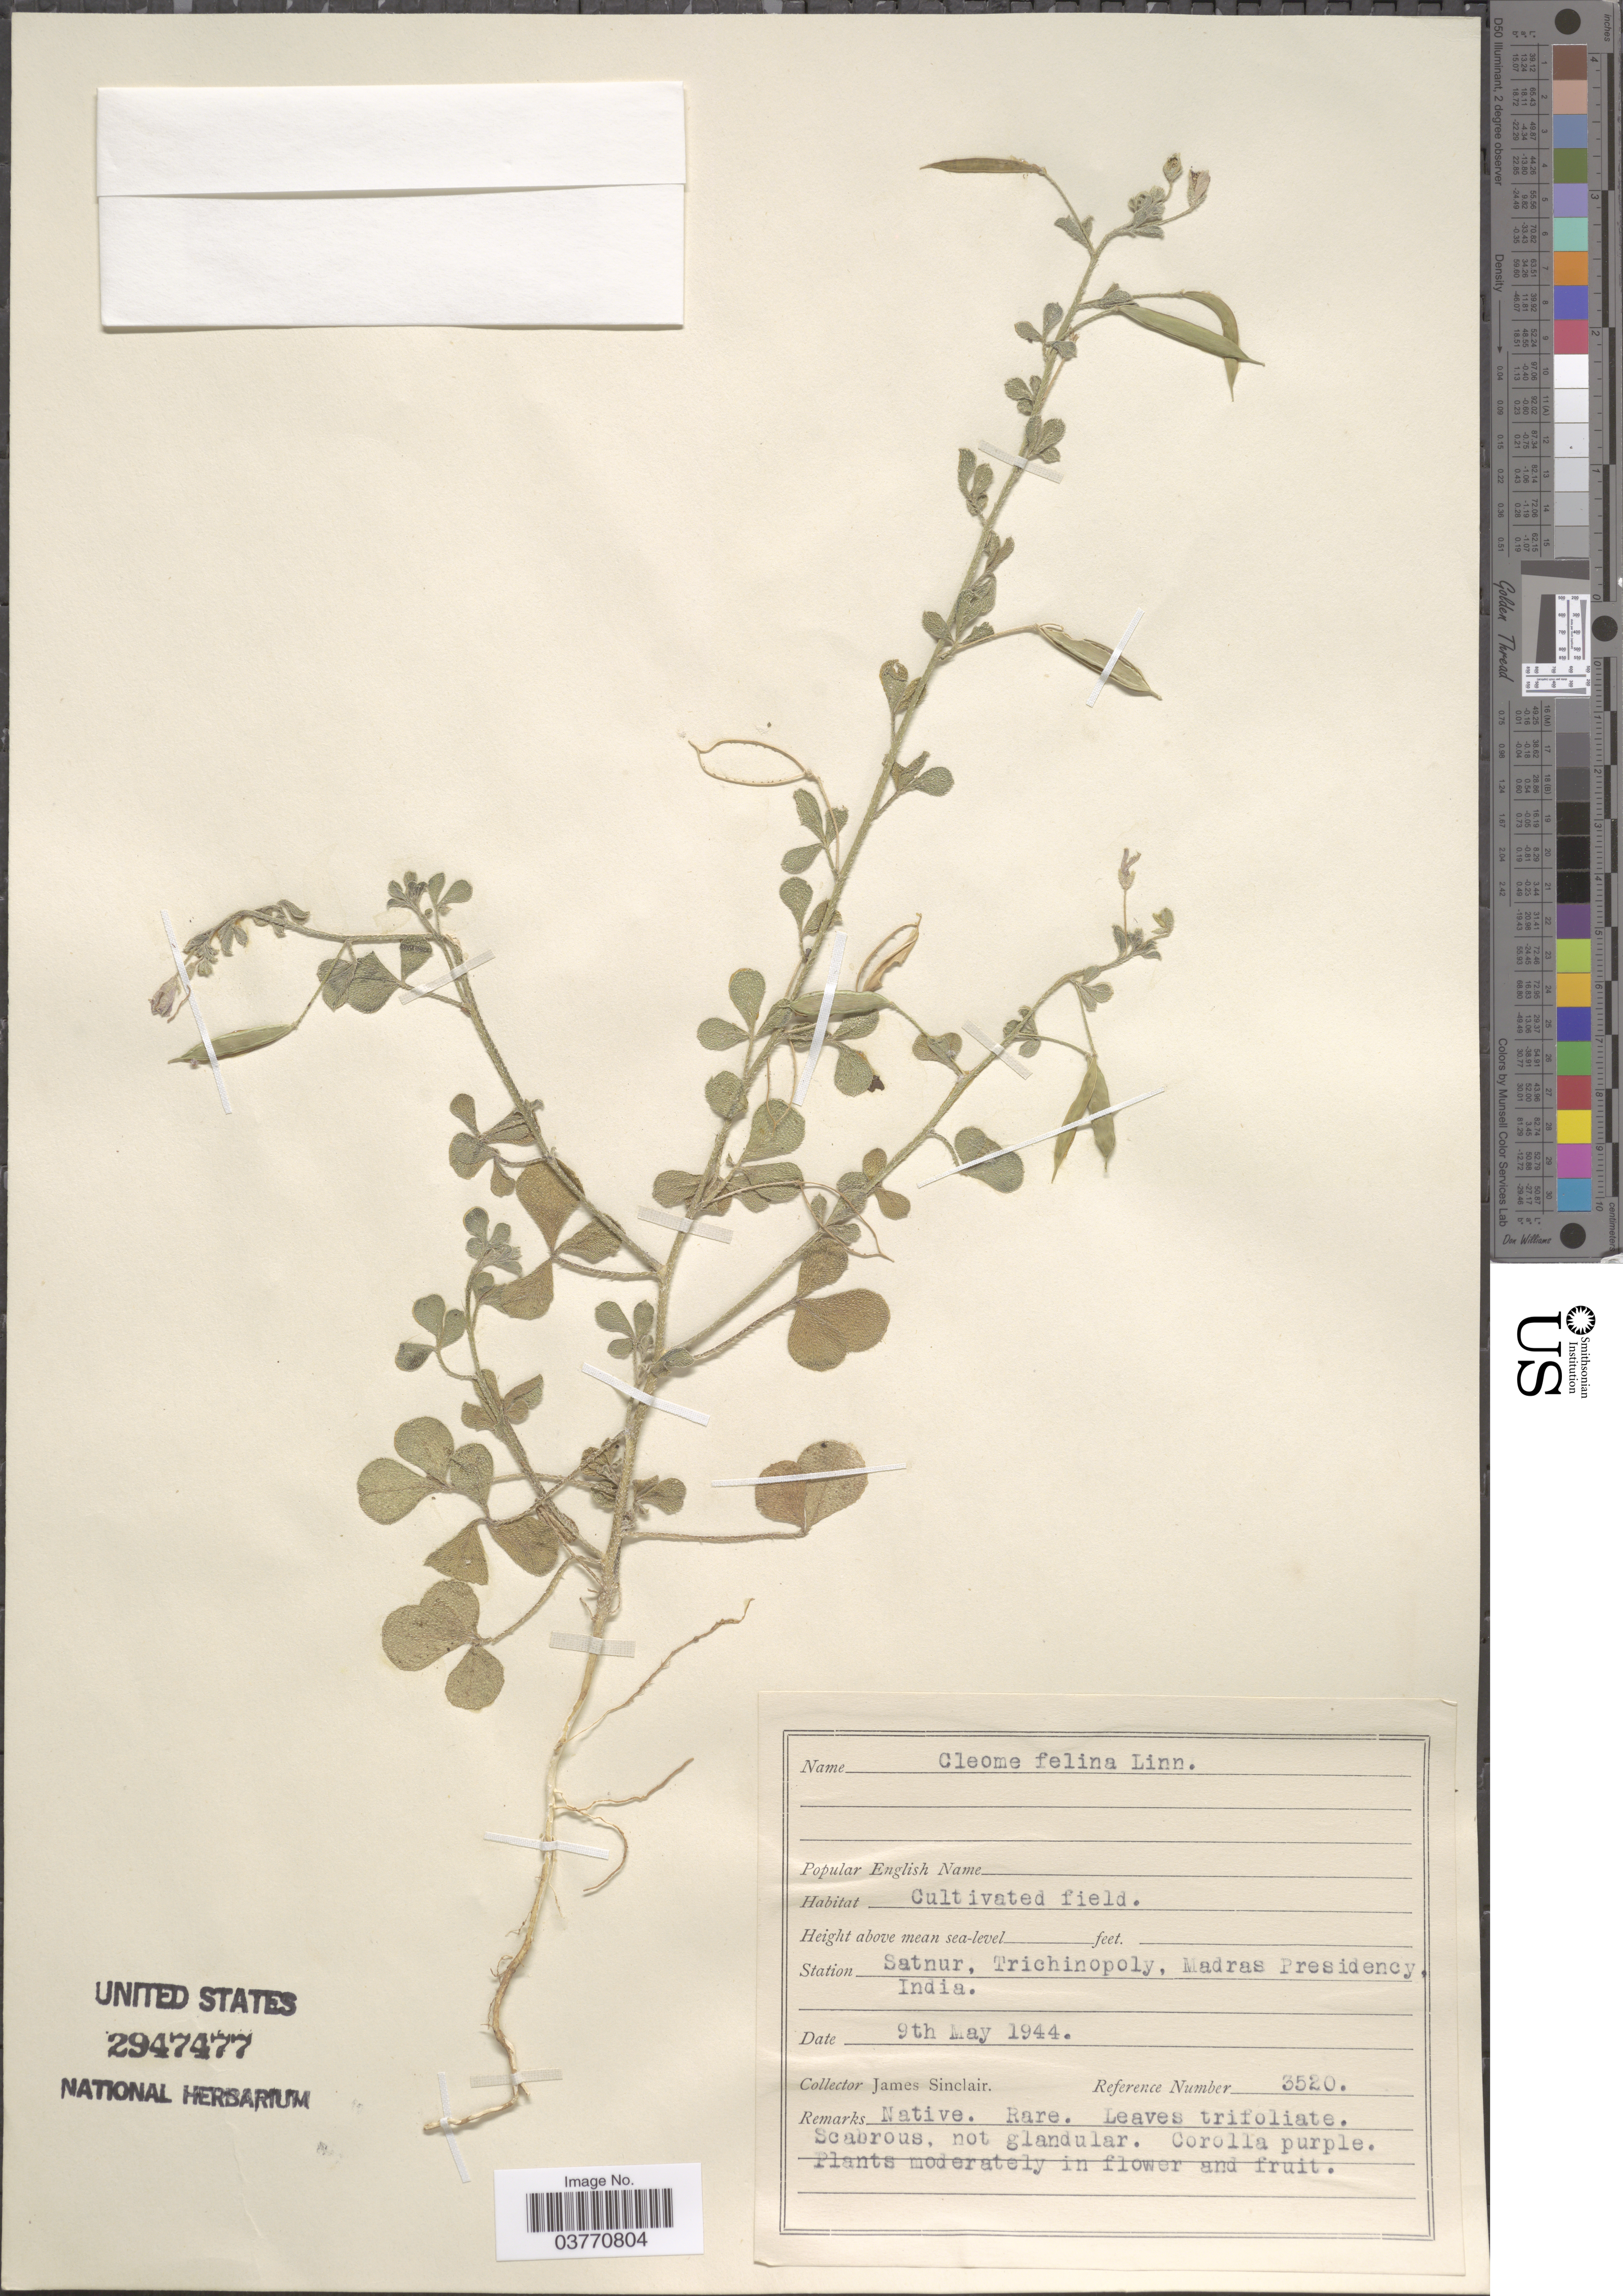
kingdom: Plantae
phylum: Tracheophyta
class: Magnoliopsida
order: Brassicales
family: Cleomaceae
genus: Corynandra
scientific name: Corynandra felina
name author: (L. f.) Cochrane & Iltis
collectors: J. Sinclair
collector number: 3520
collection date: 1944-05-09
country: India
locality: Station Satnur, Trichinopoly, Madras Presidency.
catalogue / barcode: US 2947477